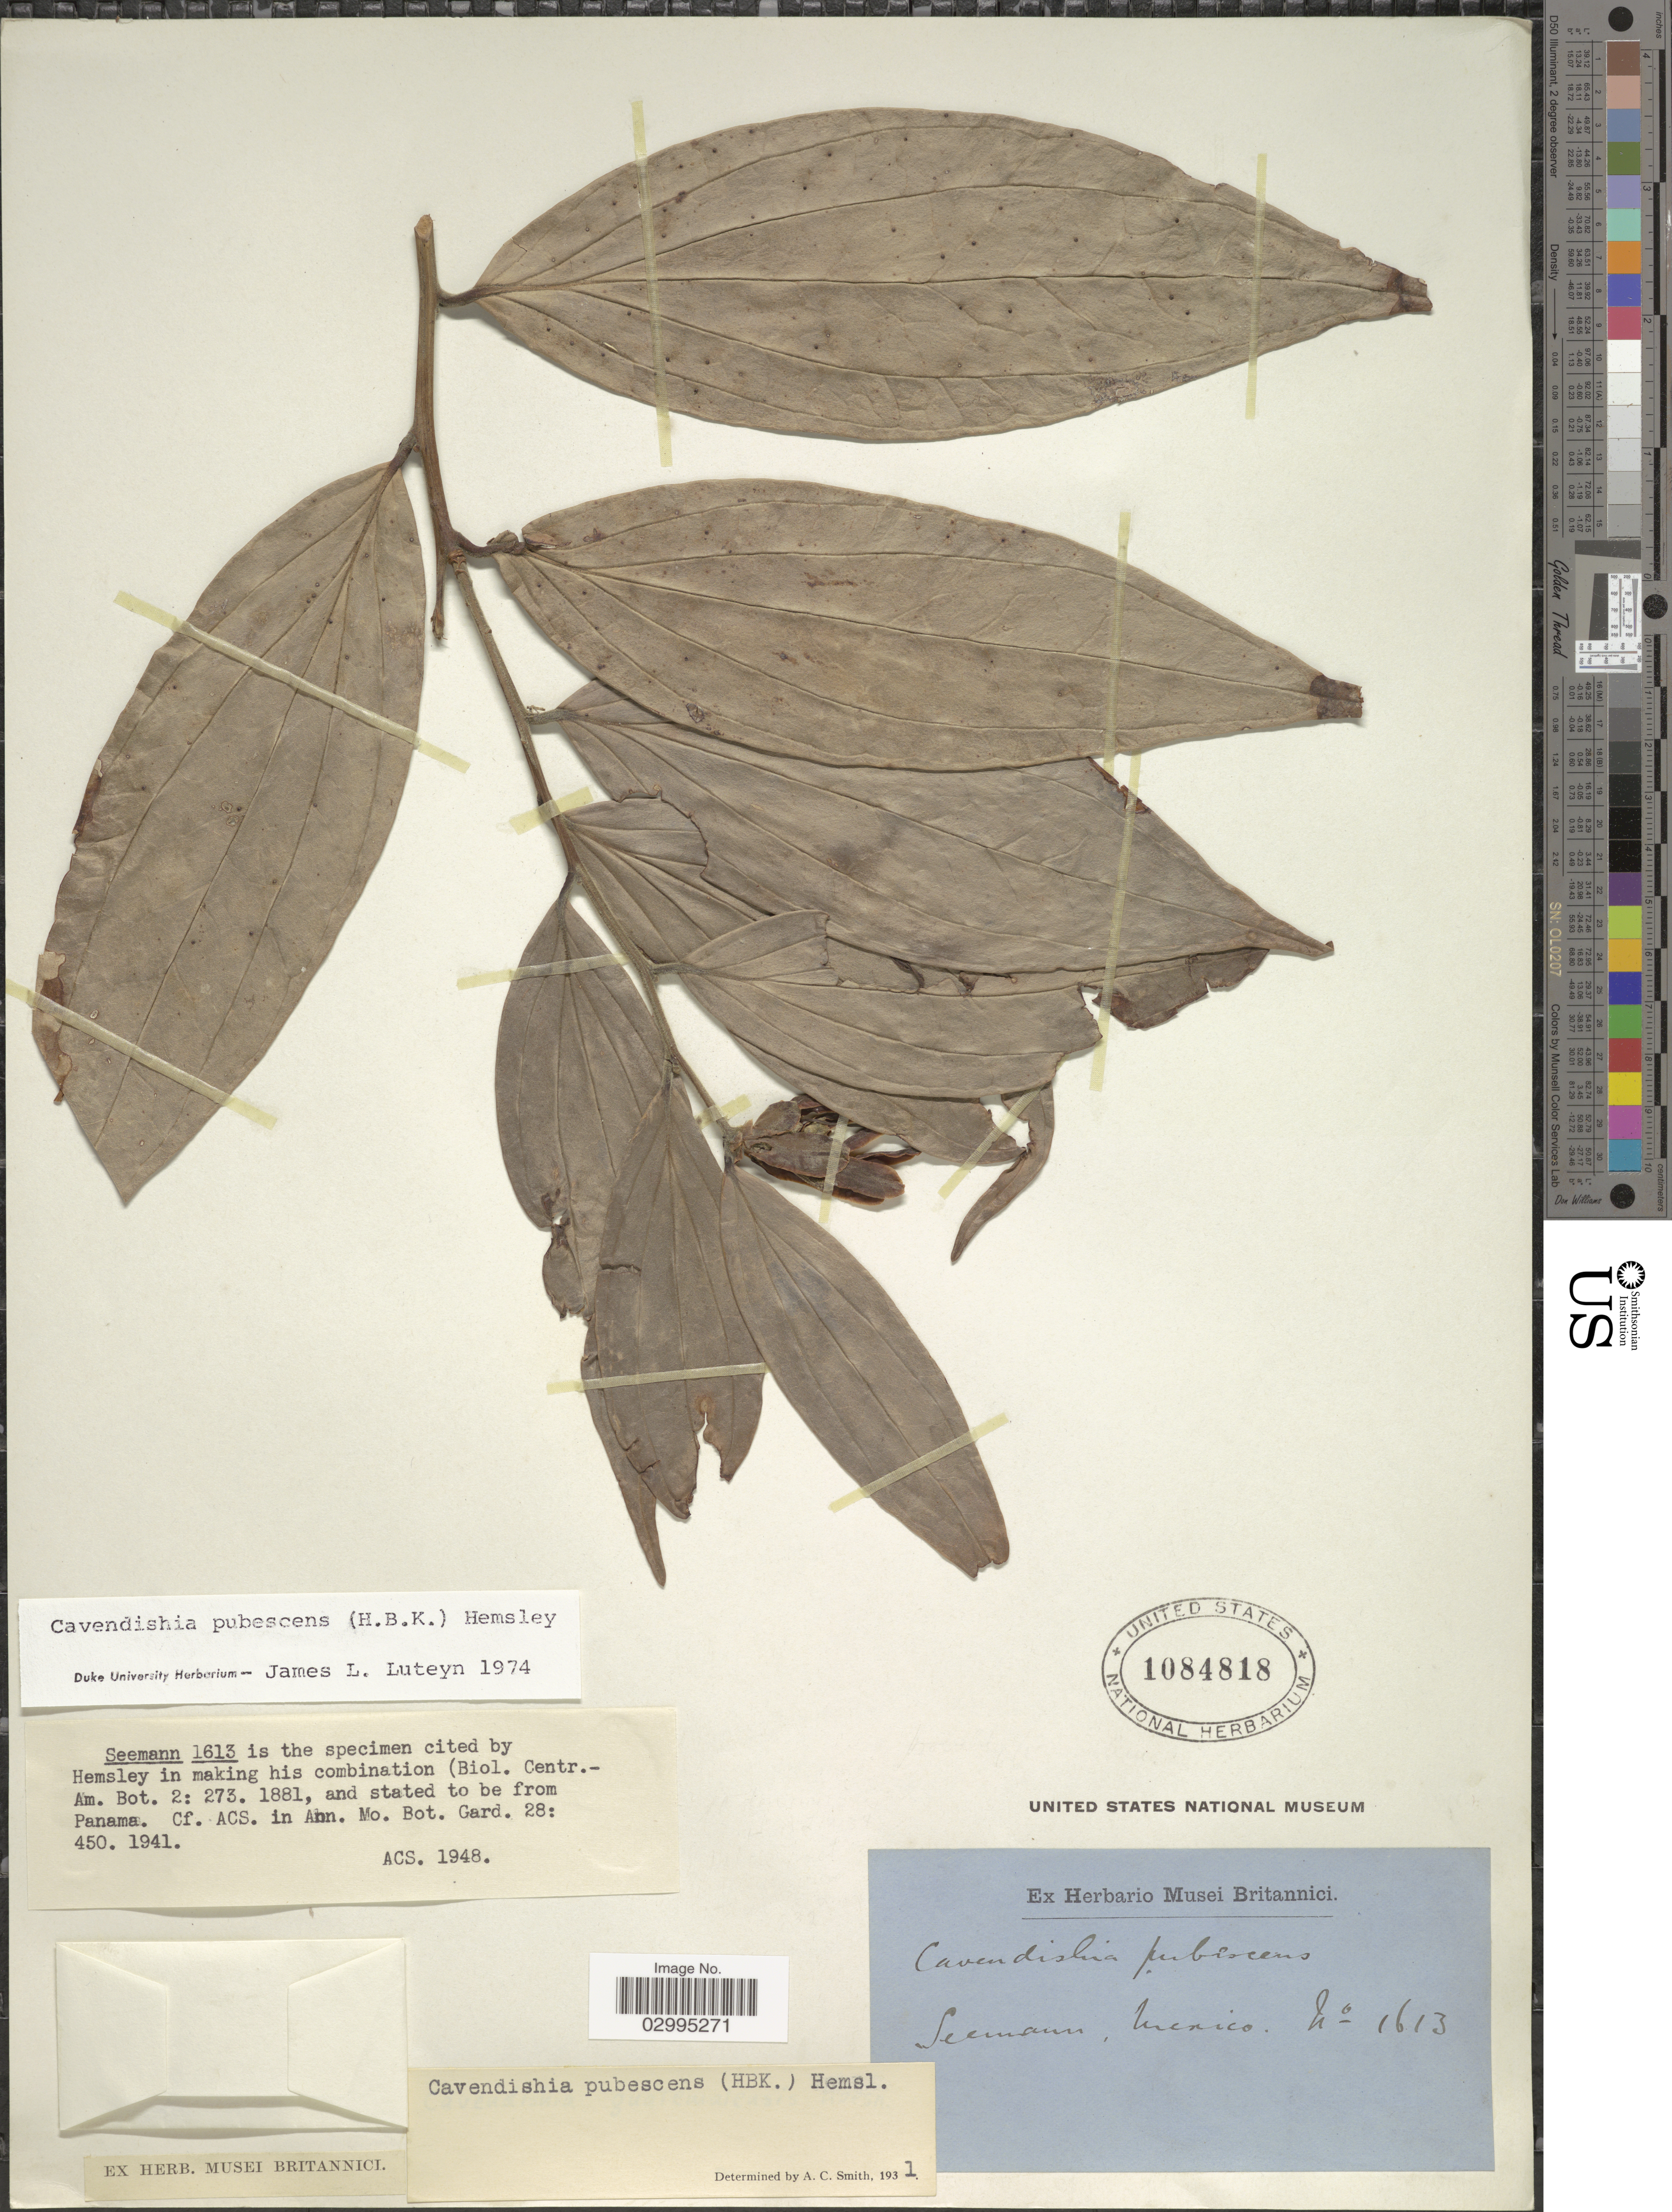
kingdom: Plantae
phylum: Tracheophyta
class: Magnoliopsida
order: Ericales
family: Ericaceae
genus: Cavendishia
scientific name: Cavendishia pubescens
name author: (Kunth) Hemsl.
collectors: -. Seemann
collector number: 1613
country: Mexico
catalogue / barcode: US 1084818